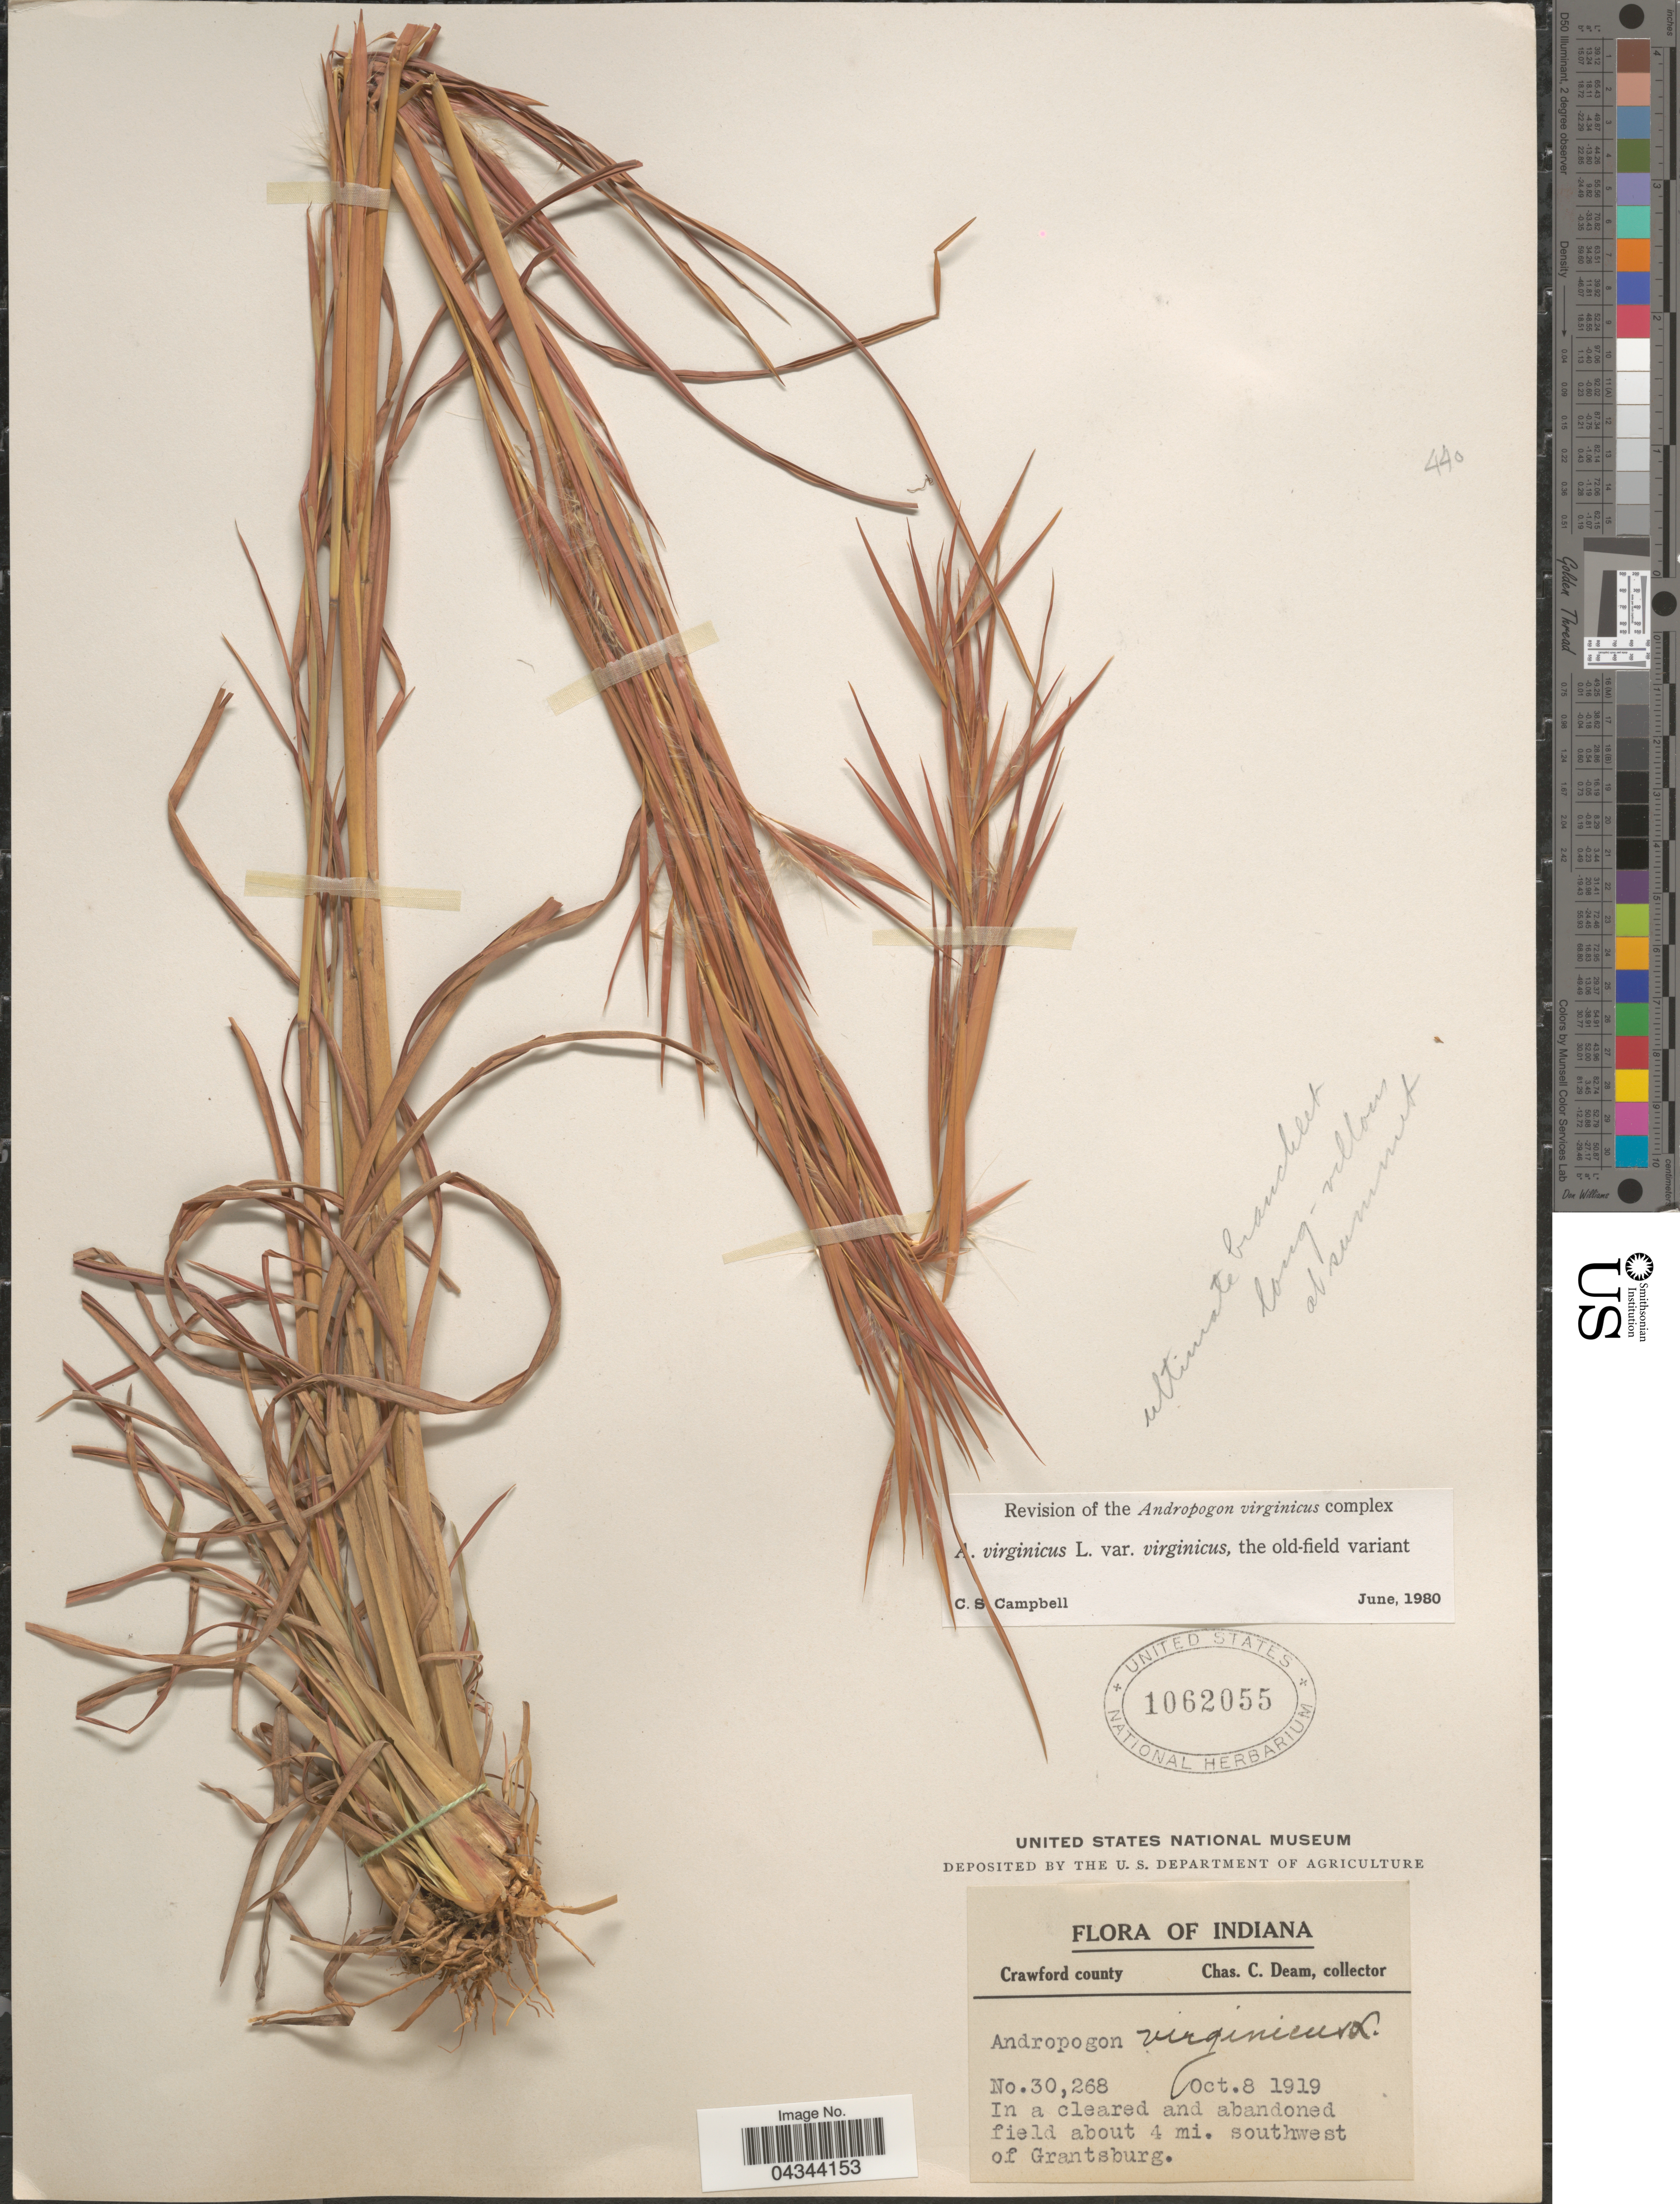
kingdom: Plantae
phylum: Tracheophyta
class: Liliopsida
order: Poales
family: Poaceae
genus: Andropogon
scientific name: Andropogon virginicus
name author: L.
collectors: C. C. Deam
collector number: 30268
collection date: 1919-10-08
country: United States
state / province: Indiana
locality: Crawford county. About 4 mi. southwest of Grantsburg.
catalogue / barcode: US 1062055